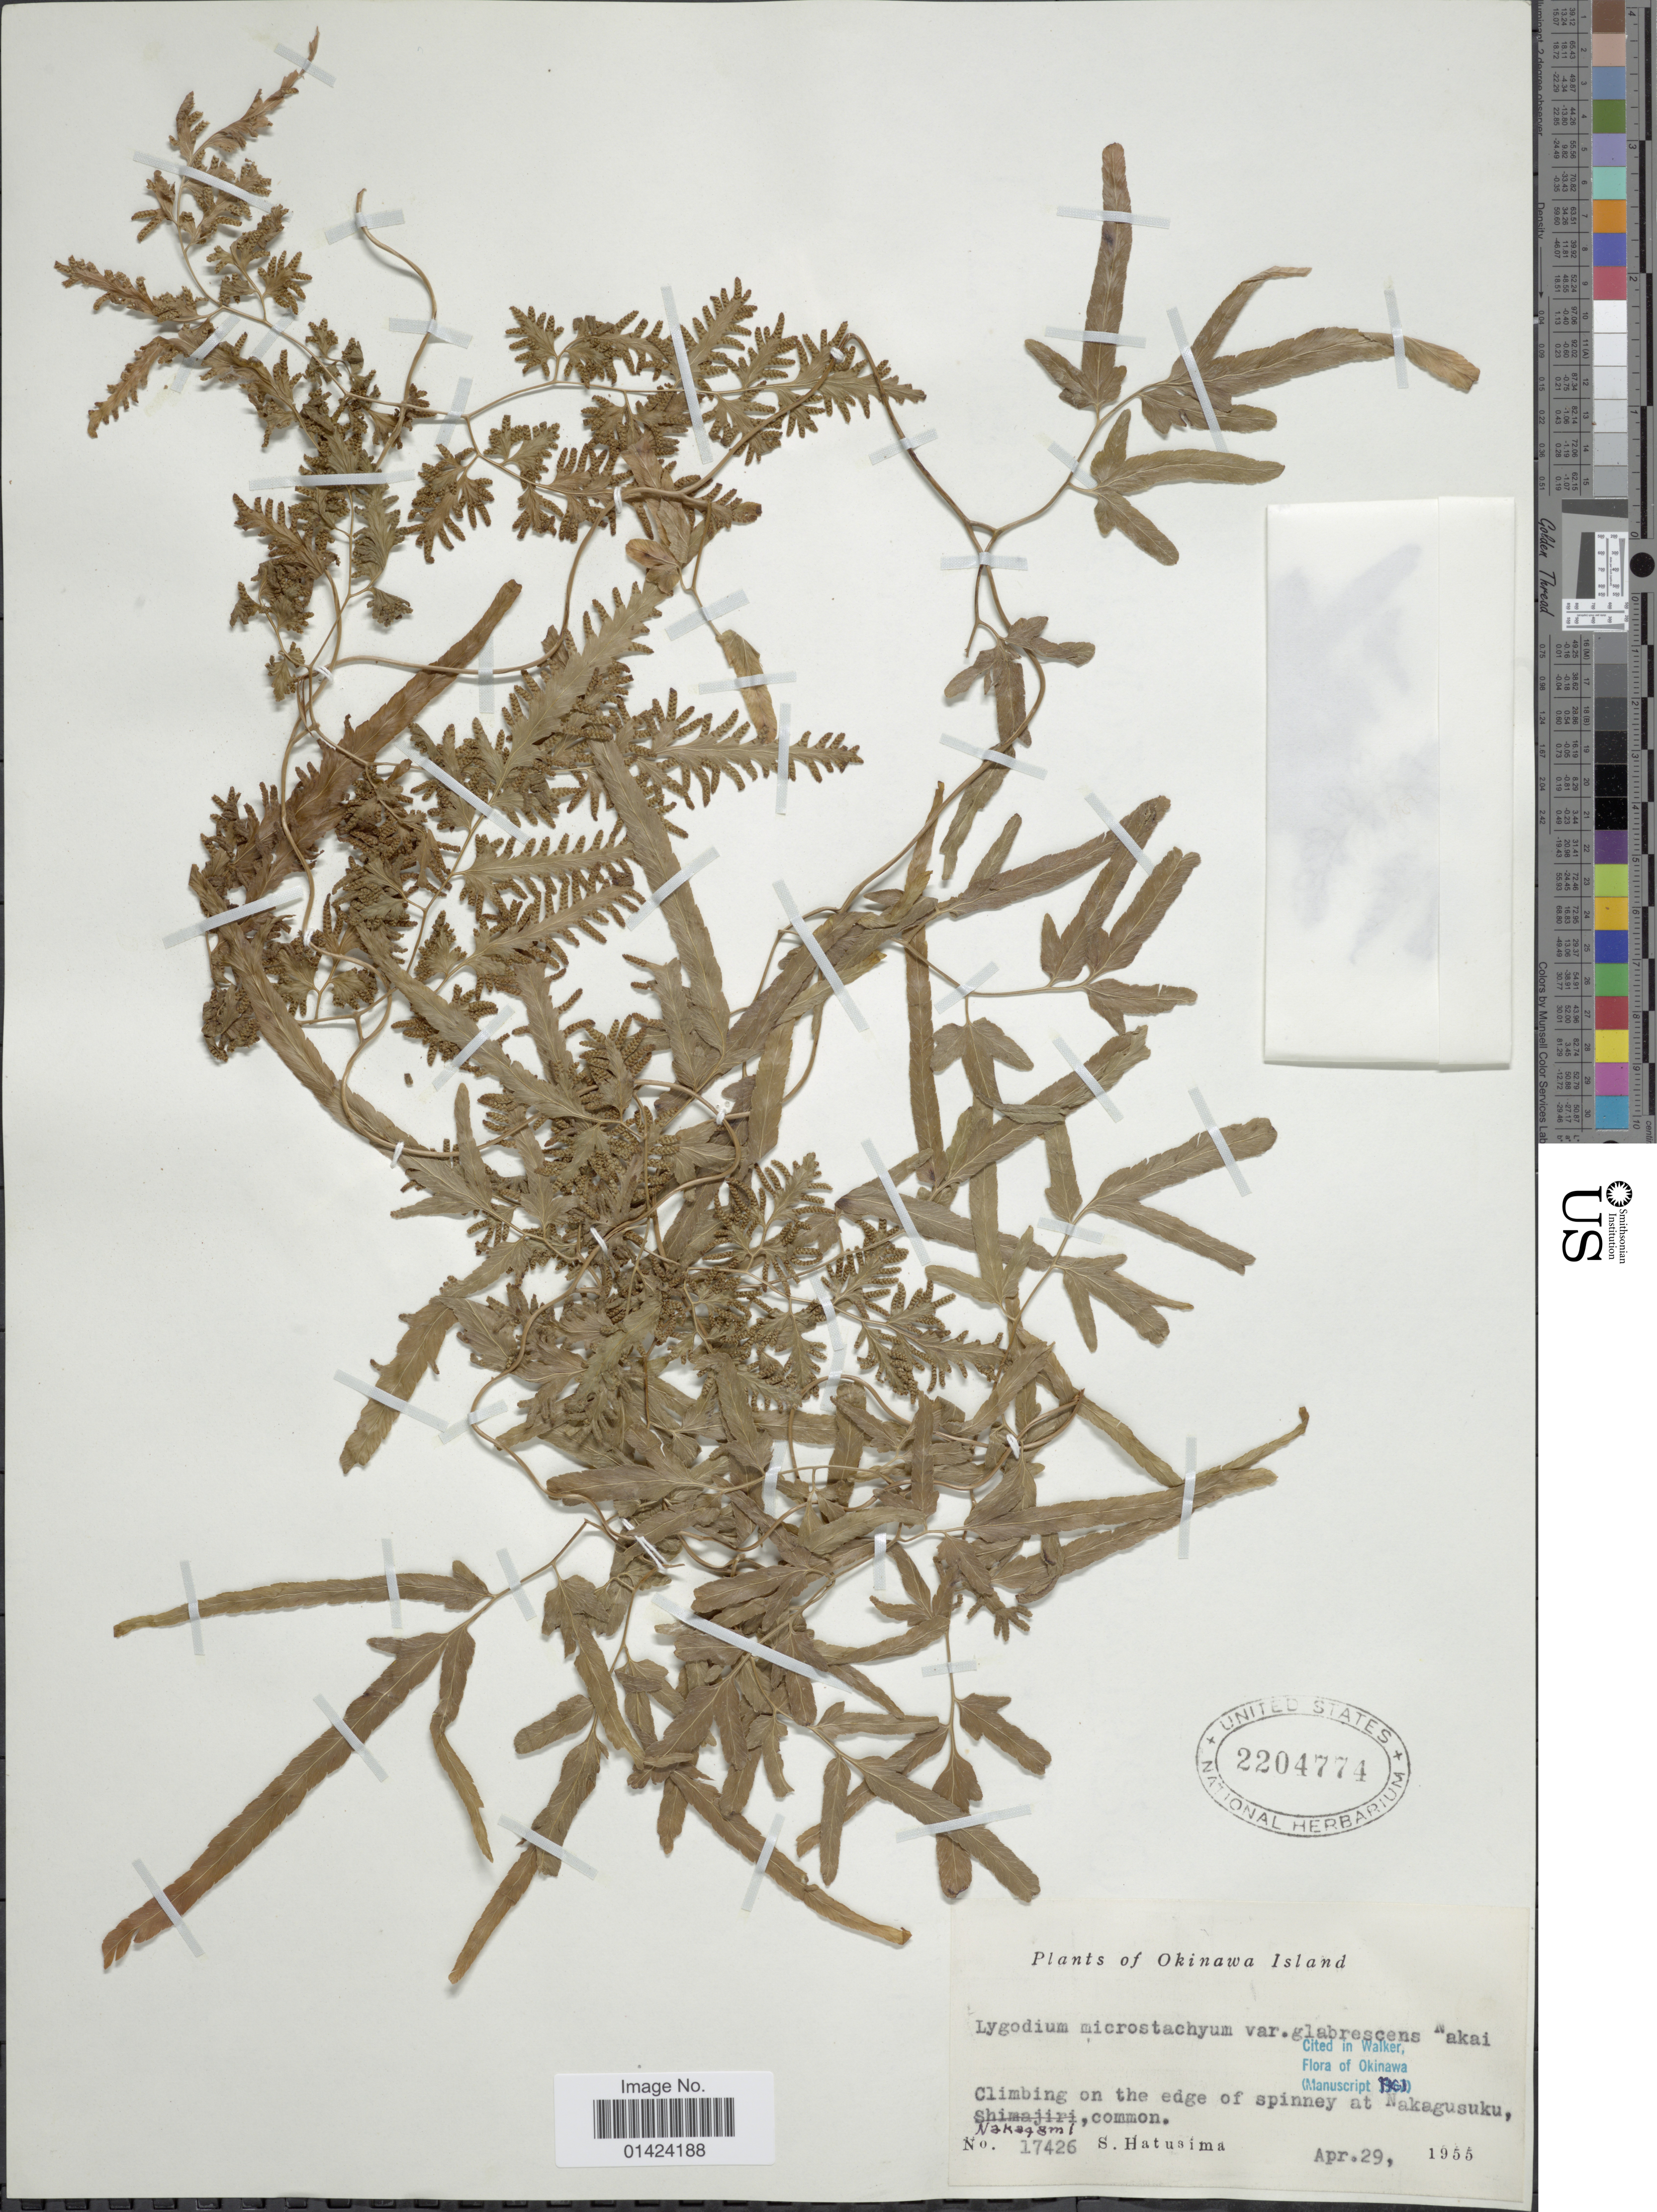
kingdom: Plantae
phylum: Tracheophyta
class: Polypodiopsida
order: Schizaeales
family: Lygodiaceae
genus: Lygodium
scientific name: Lygodium japonicum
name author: (Thunb.) Sw.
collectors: S. Hatusima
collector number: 17426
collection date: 1955-04-29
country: Japan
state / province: Okinawa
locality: Climbing on the edge of spinney at Nakagusuku, Nakagami.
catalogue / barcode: US 2204774